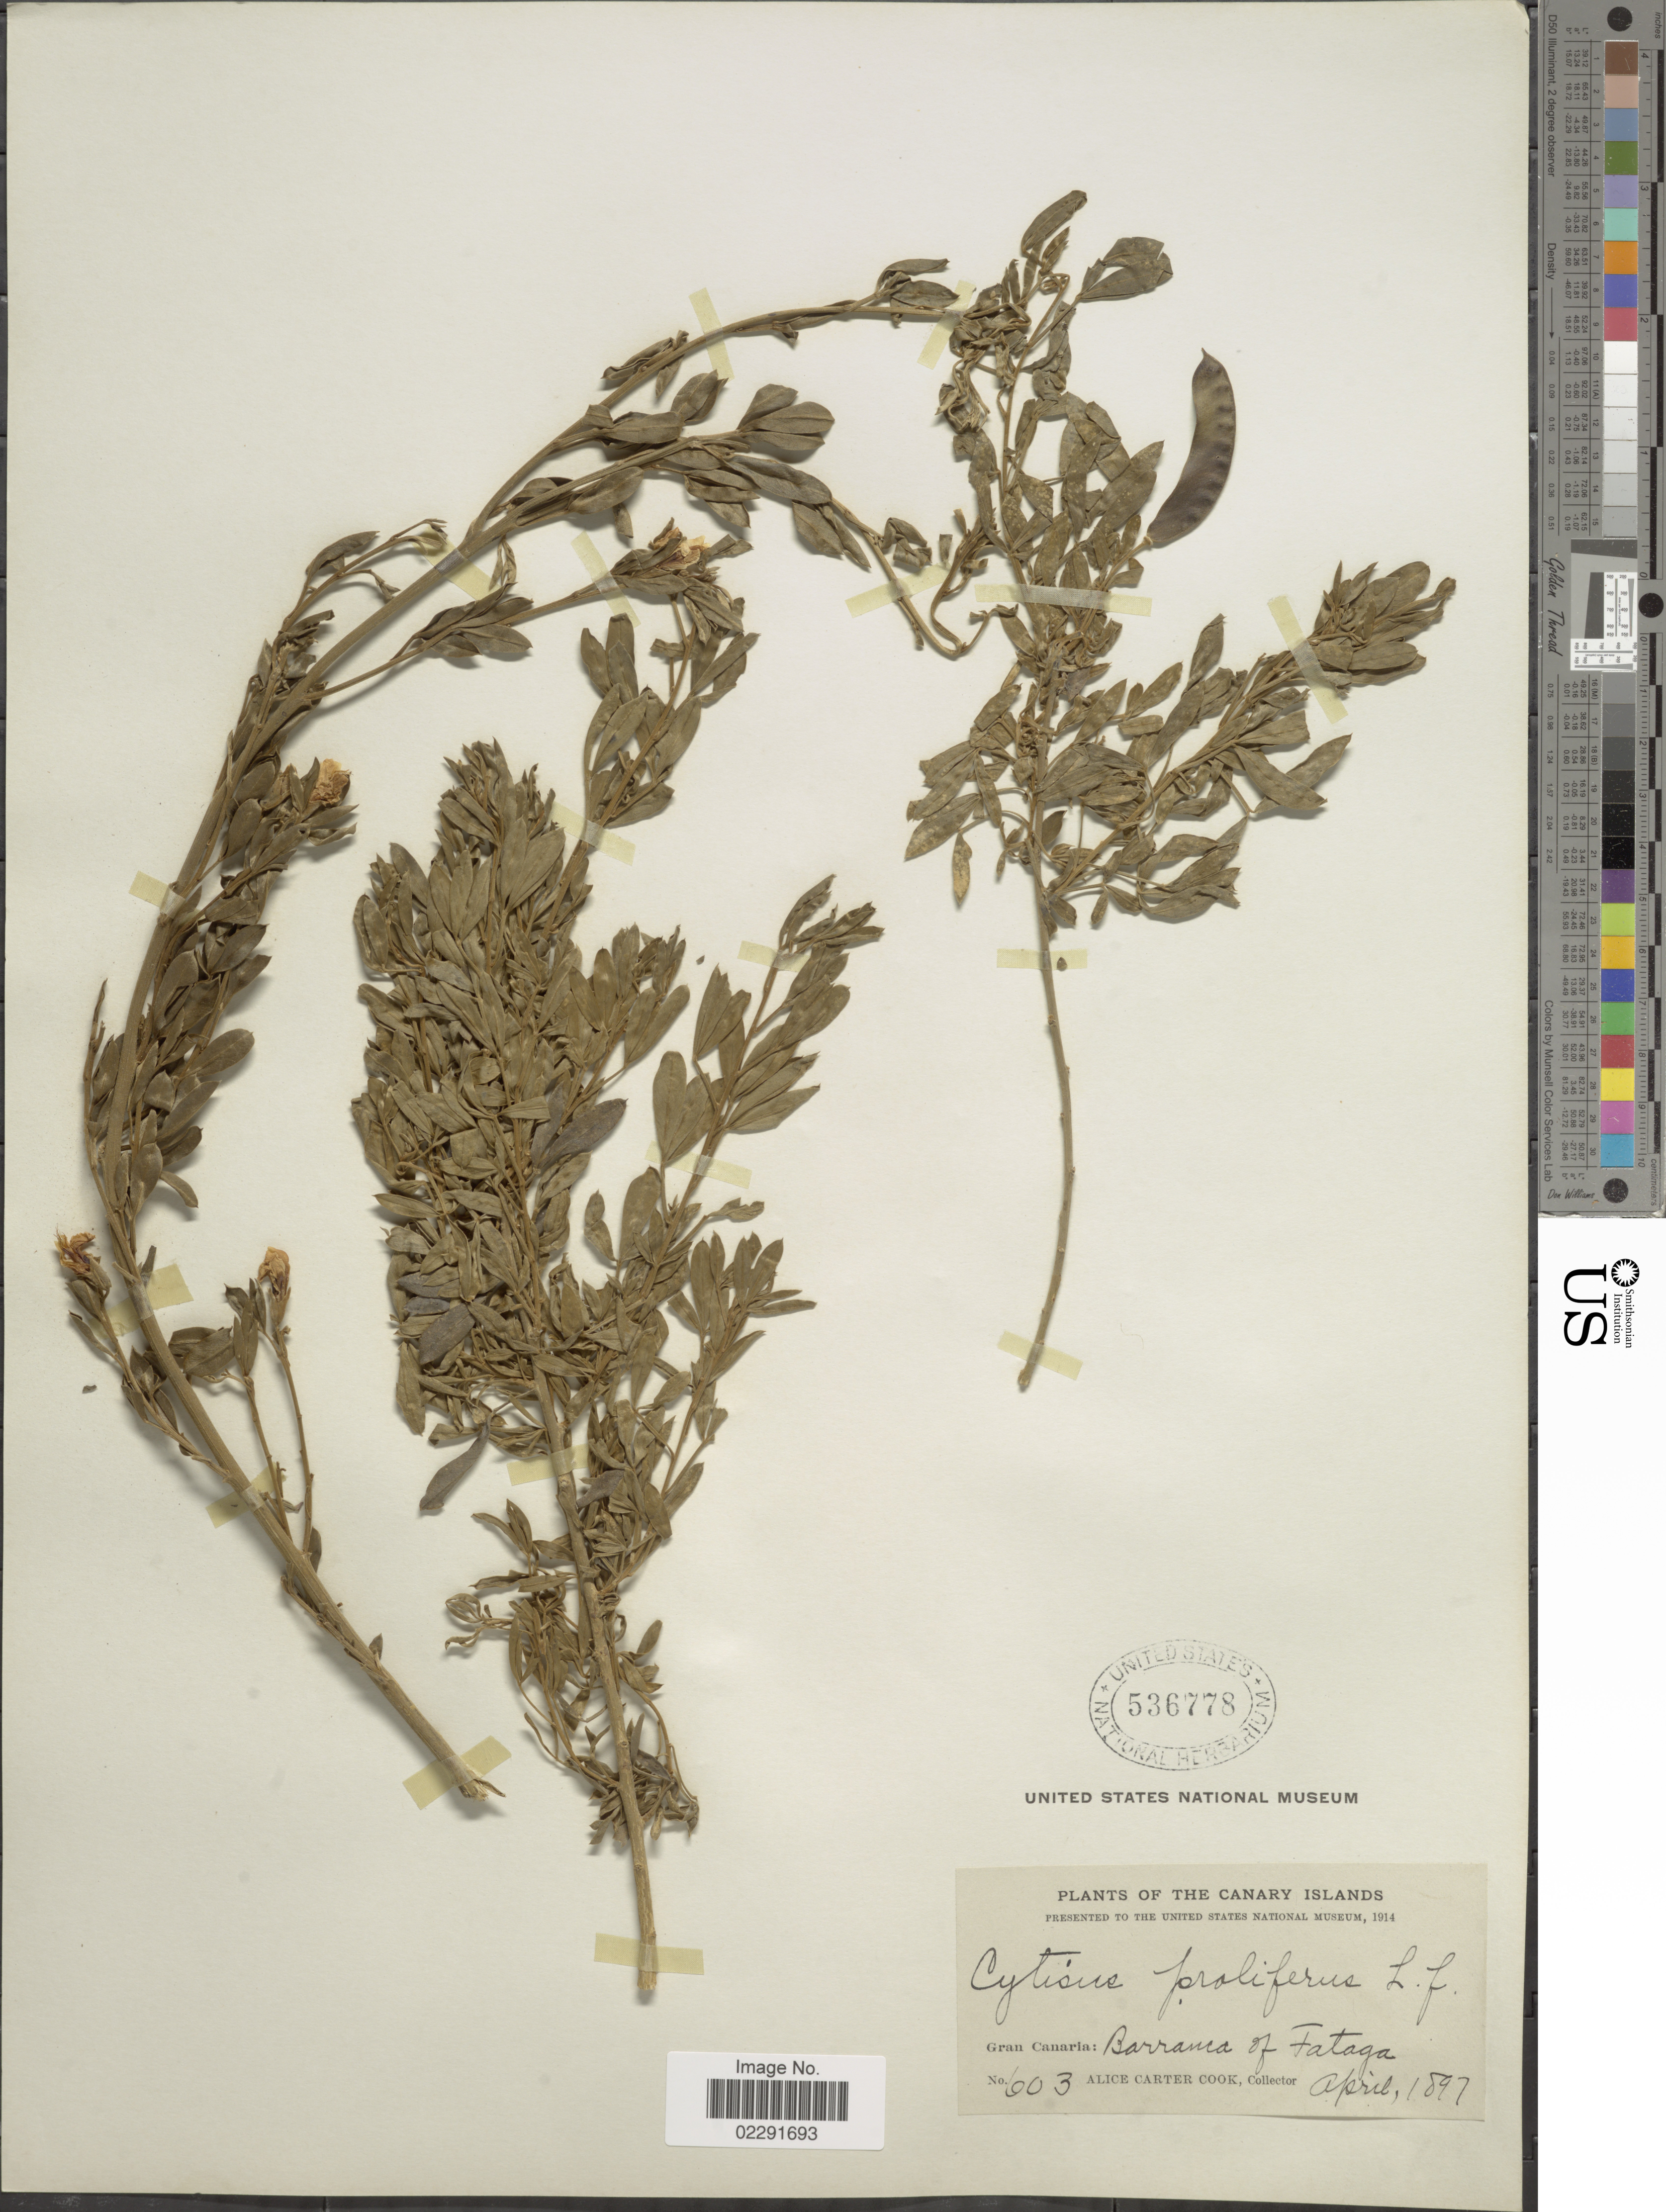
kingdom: Plantae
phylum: Tracheophyta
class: Magnoliopsida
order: Fabales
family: Fabaceae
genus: Cytisus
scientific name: Cytisus prolifer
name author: L. f.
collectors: Alice C. Cook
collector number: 603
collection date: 1897-04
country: Spain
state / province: Canarias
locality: Gran Canaria: Barranca of Fataga.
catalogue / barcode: US 536778